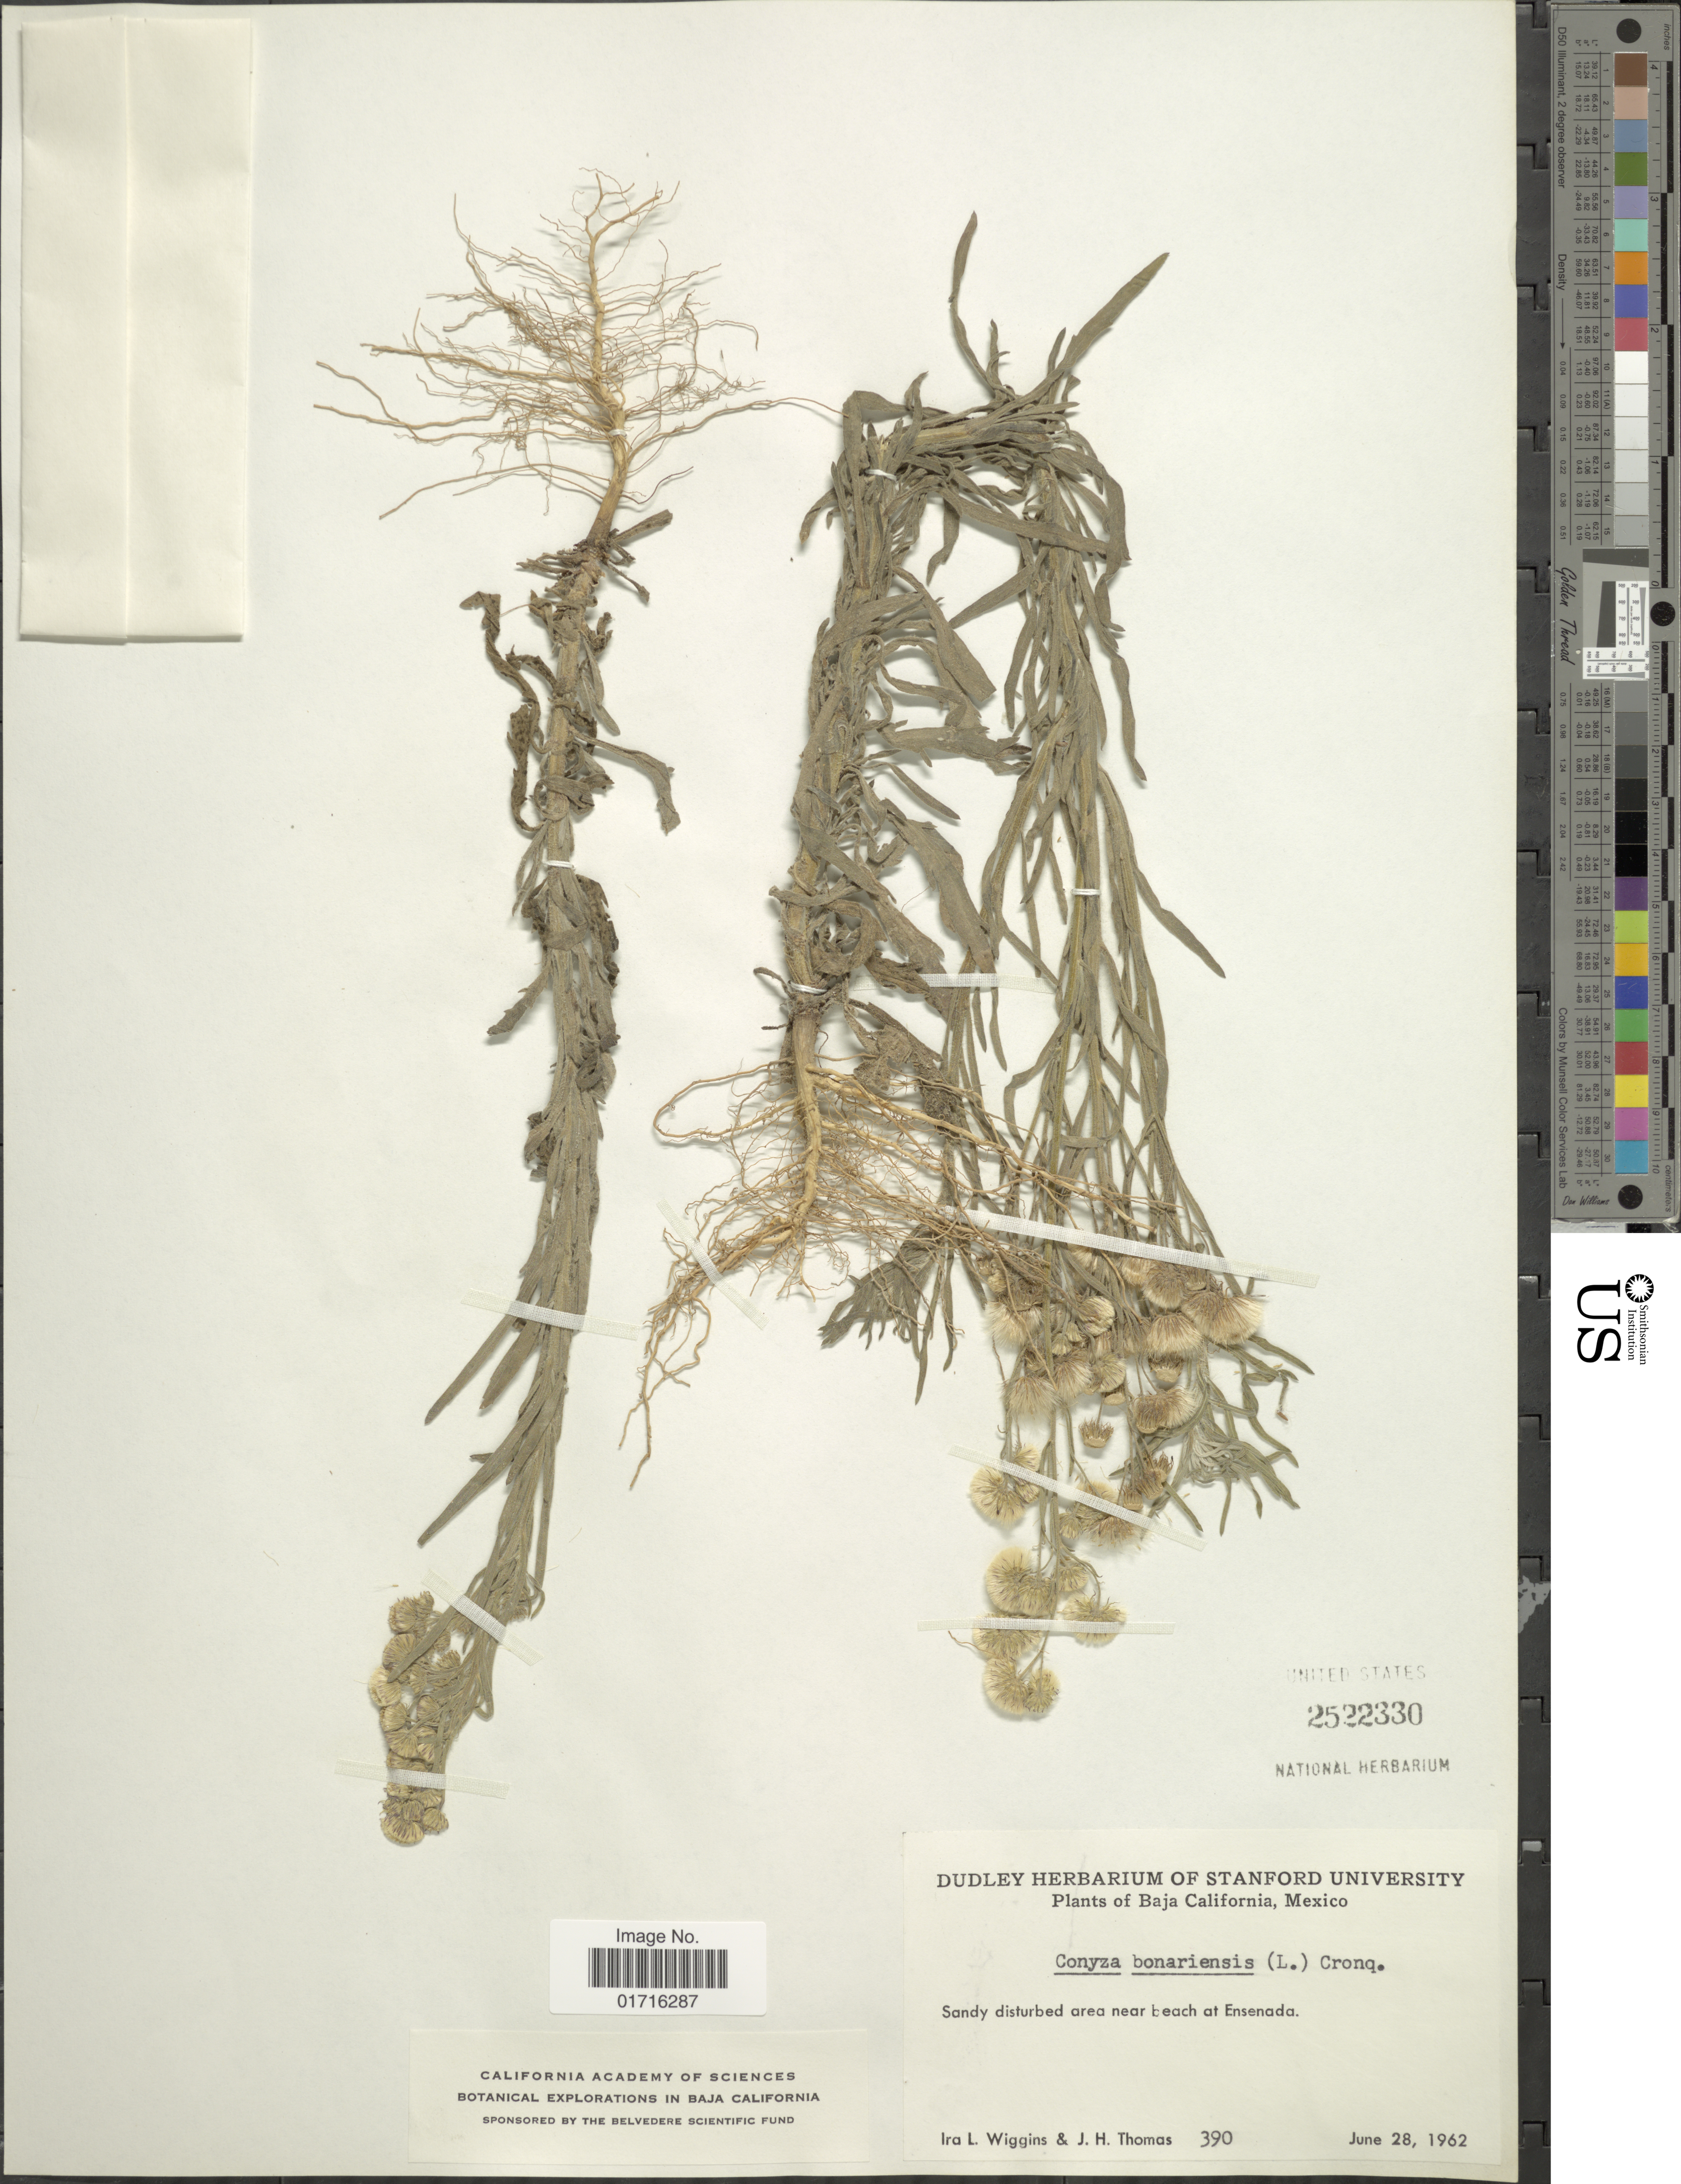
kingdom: Plantae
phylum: Tracheophyta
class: Magnoliopsida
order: Asterales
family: Asteraceae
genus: Conyza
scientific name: Conyza bonariensis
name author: (L.) Cronq.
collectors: I. L. Wiggins & J. H. Thomas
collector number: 390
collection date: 1962-06-28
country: Mexico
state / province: Baja California Sur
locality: Sandy disturbed area near beach at Ensenada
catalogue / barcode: US 2522330